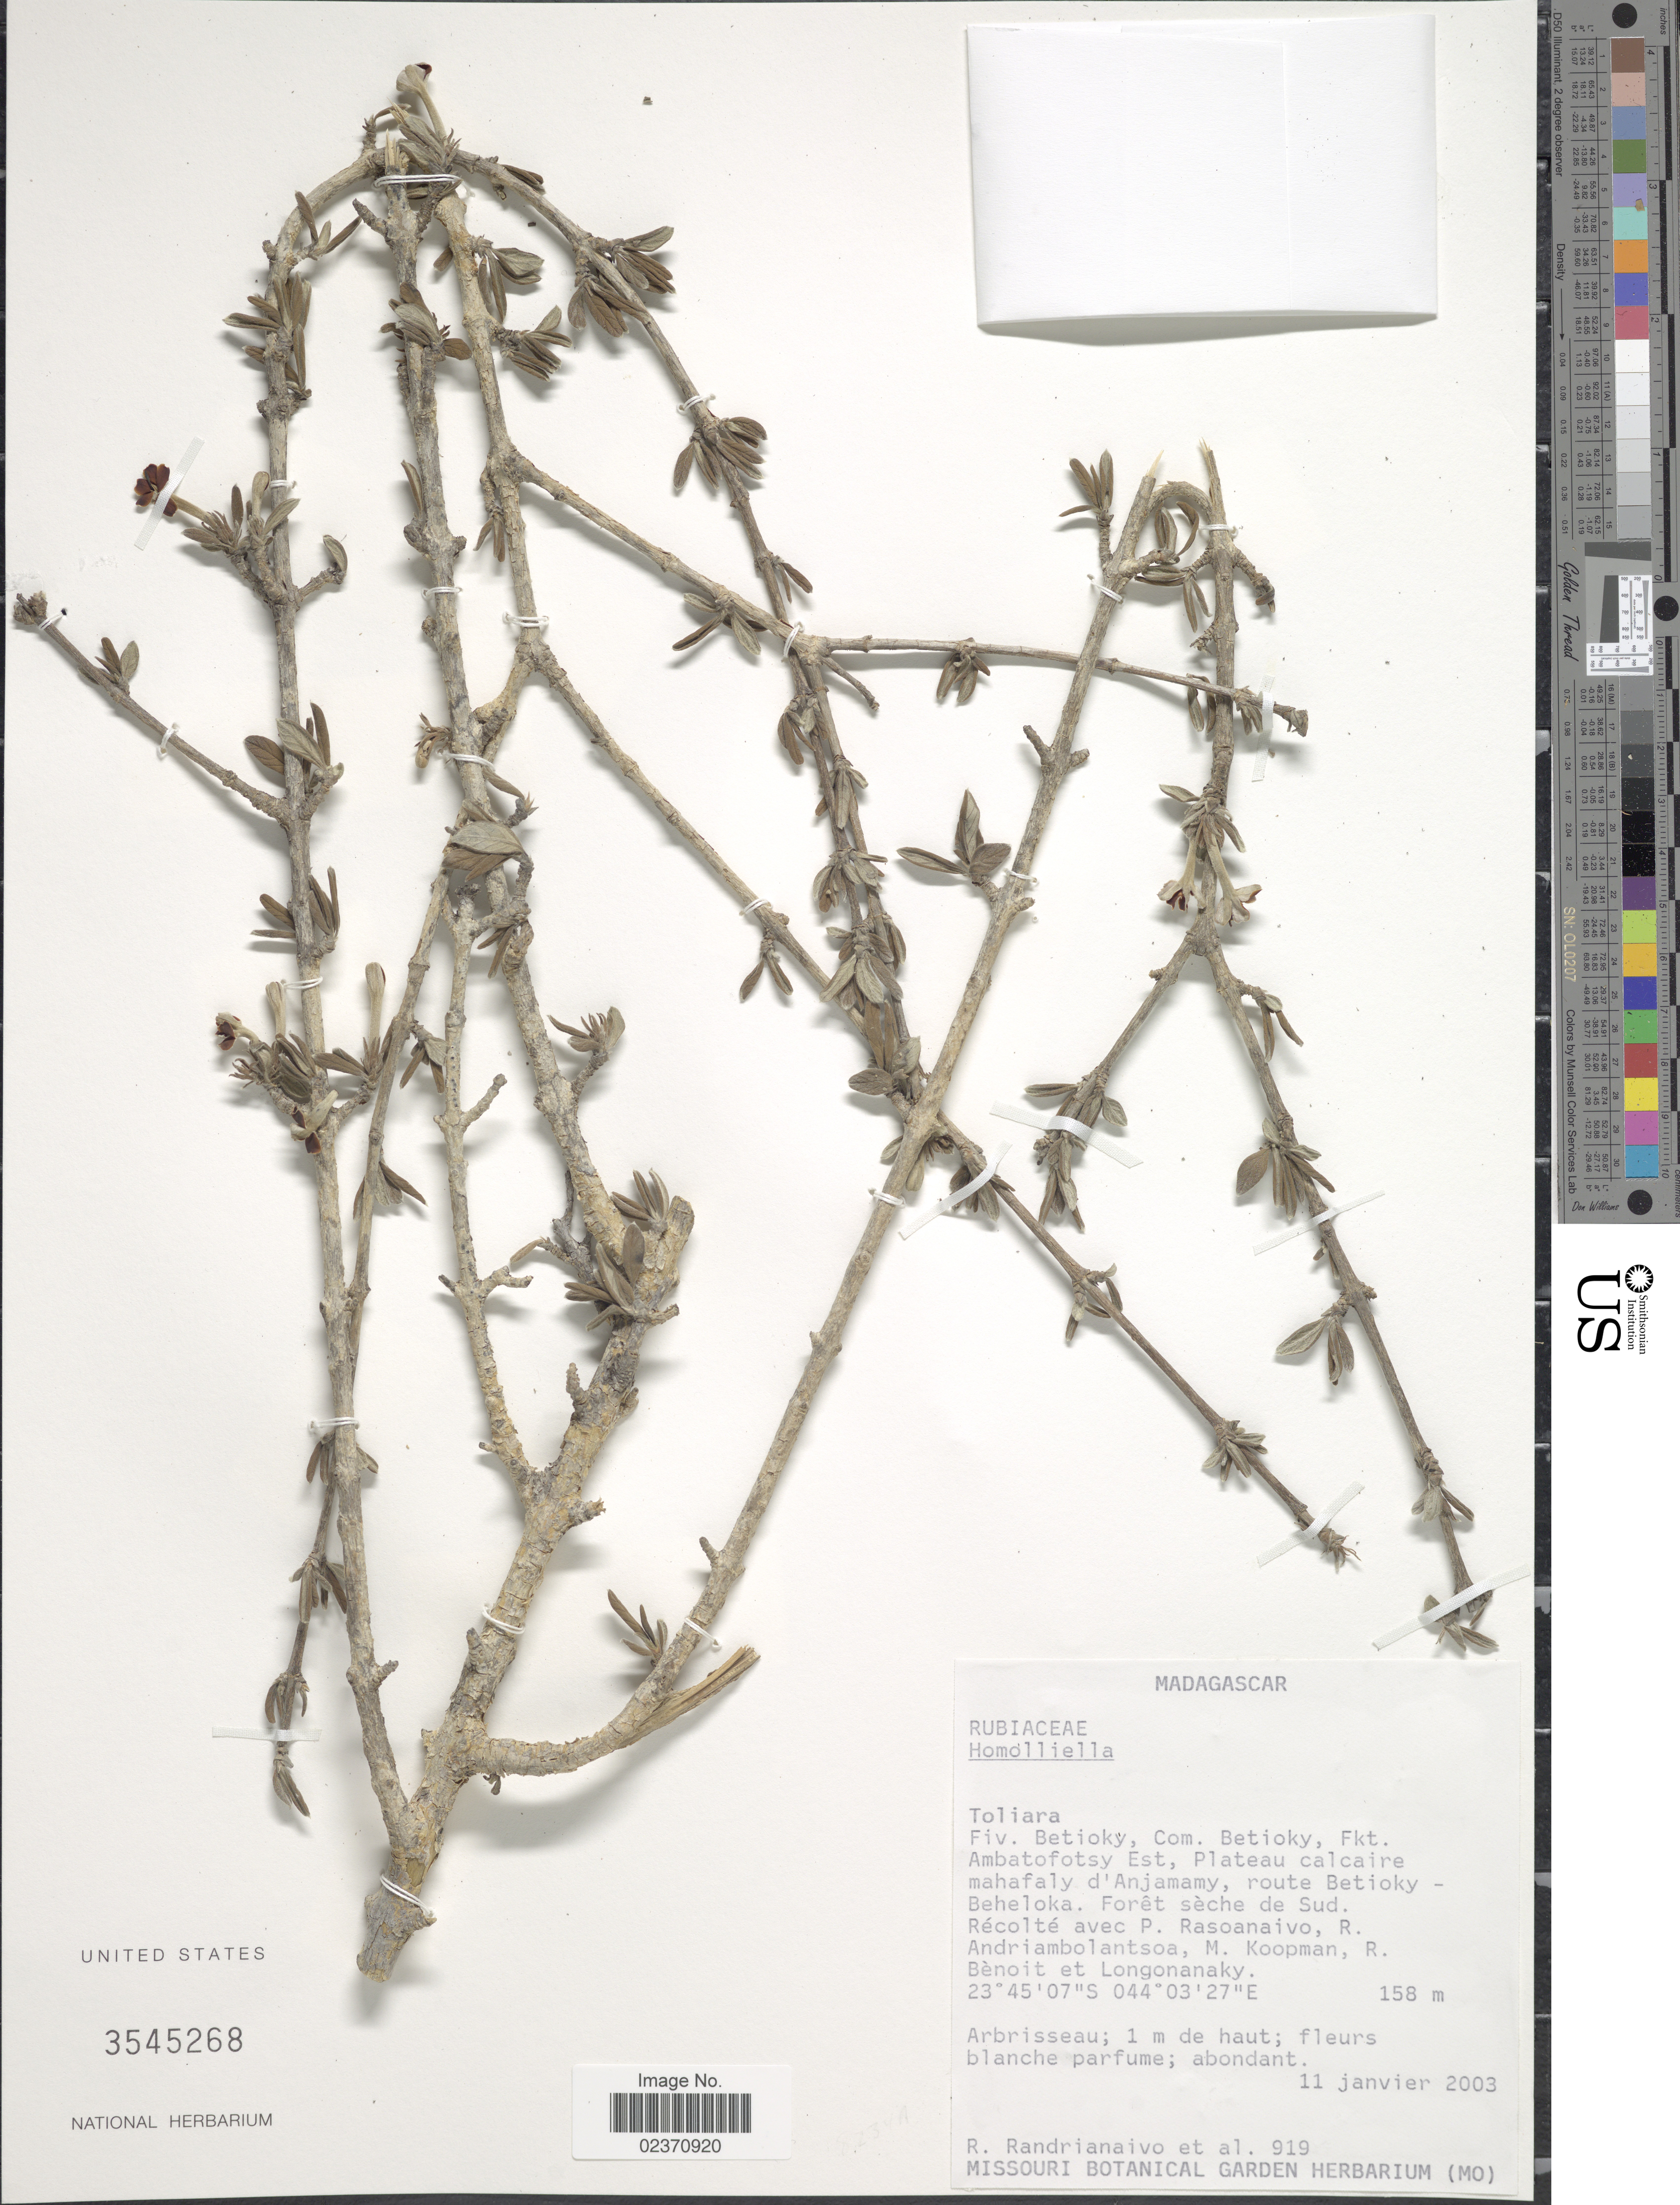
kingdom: Plantae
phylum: Tracheophyta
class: Magnoliopsida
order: Gentianales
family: Rubiaceae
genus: Homollea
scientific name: Homollea sp.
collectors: R. Randrianaivo, P. Rasoanaivo, R. Andriambolantsoa, M. M. Koopman & et al.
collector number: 919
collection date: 2003-01-11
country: Madagascar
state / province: Atsimo-Andrefana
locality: Fiv. Betioky, Com. Betioky, Fkt. Ambatofotsy Est, Plateau calcaire mahafaly d'Anjamamy, route Betioky-Beheloka, Foret seche de Sud.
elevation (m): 158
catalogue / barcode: US 3545268